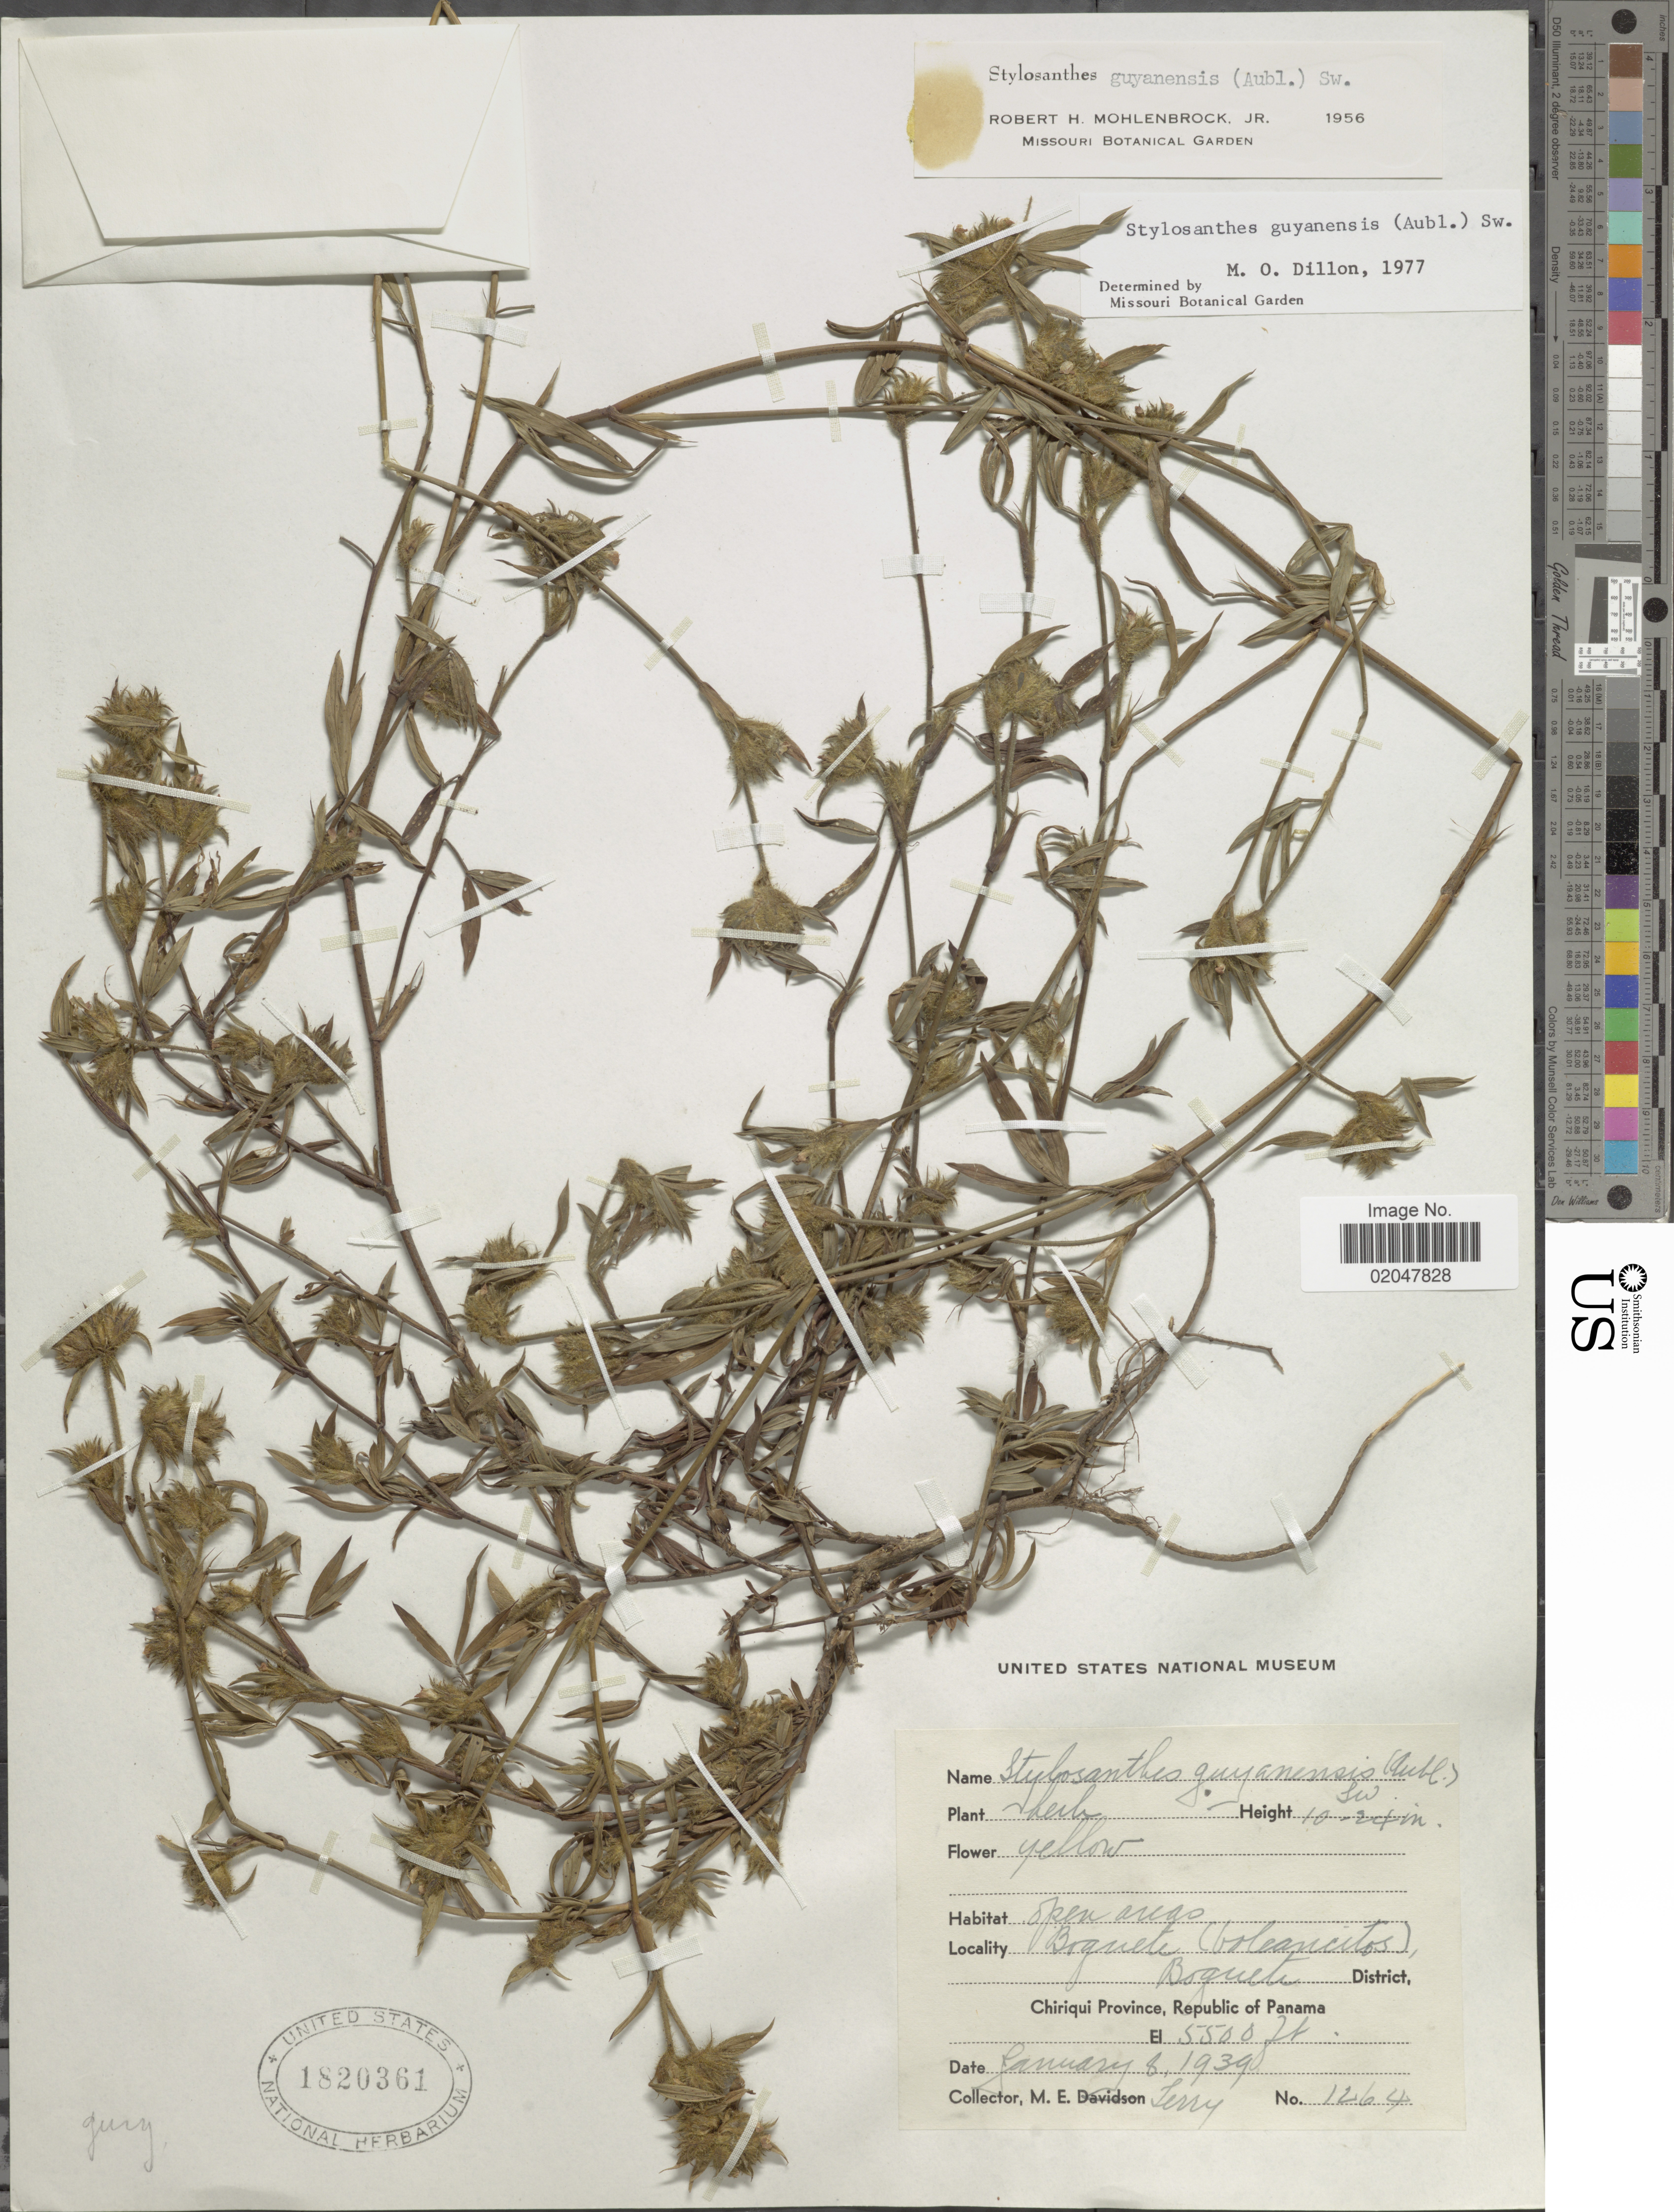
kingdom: Plantae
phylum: Tracheophyta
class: Magnoliopsida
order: Fabales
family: Fabaceae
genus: Stylosanthes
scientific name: Stylosanthes guianensis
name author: (Aubl.) Sw.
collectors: M. Terry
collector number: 1264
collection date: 1939-02-08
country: Panama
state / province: Chiriqui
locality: Boquete (volcancitos), Boguete District,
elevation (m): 1676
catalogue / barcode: US 1820361